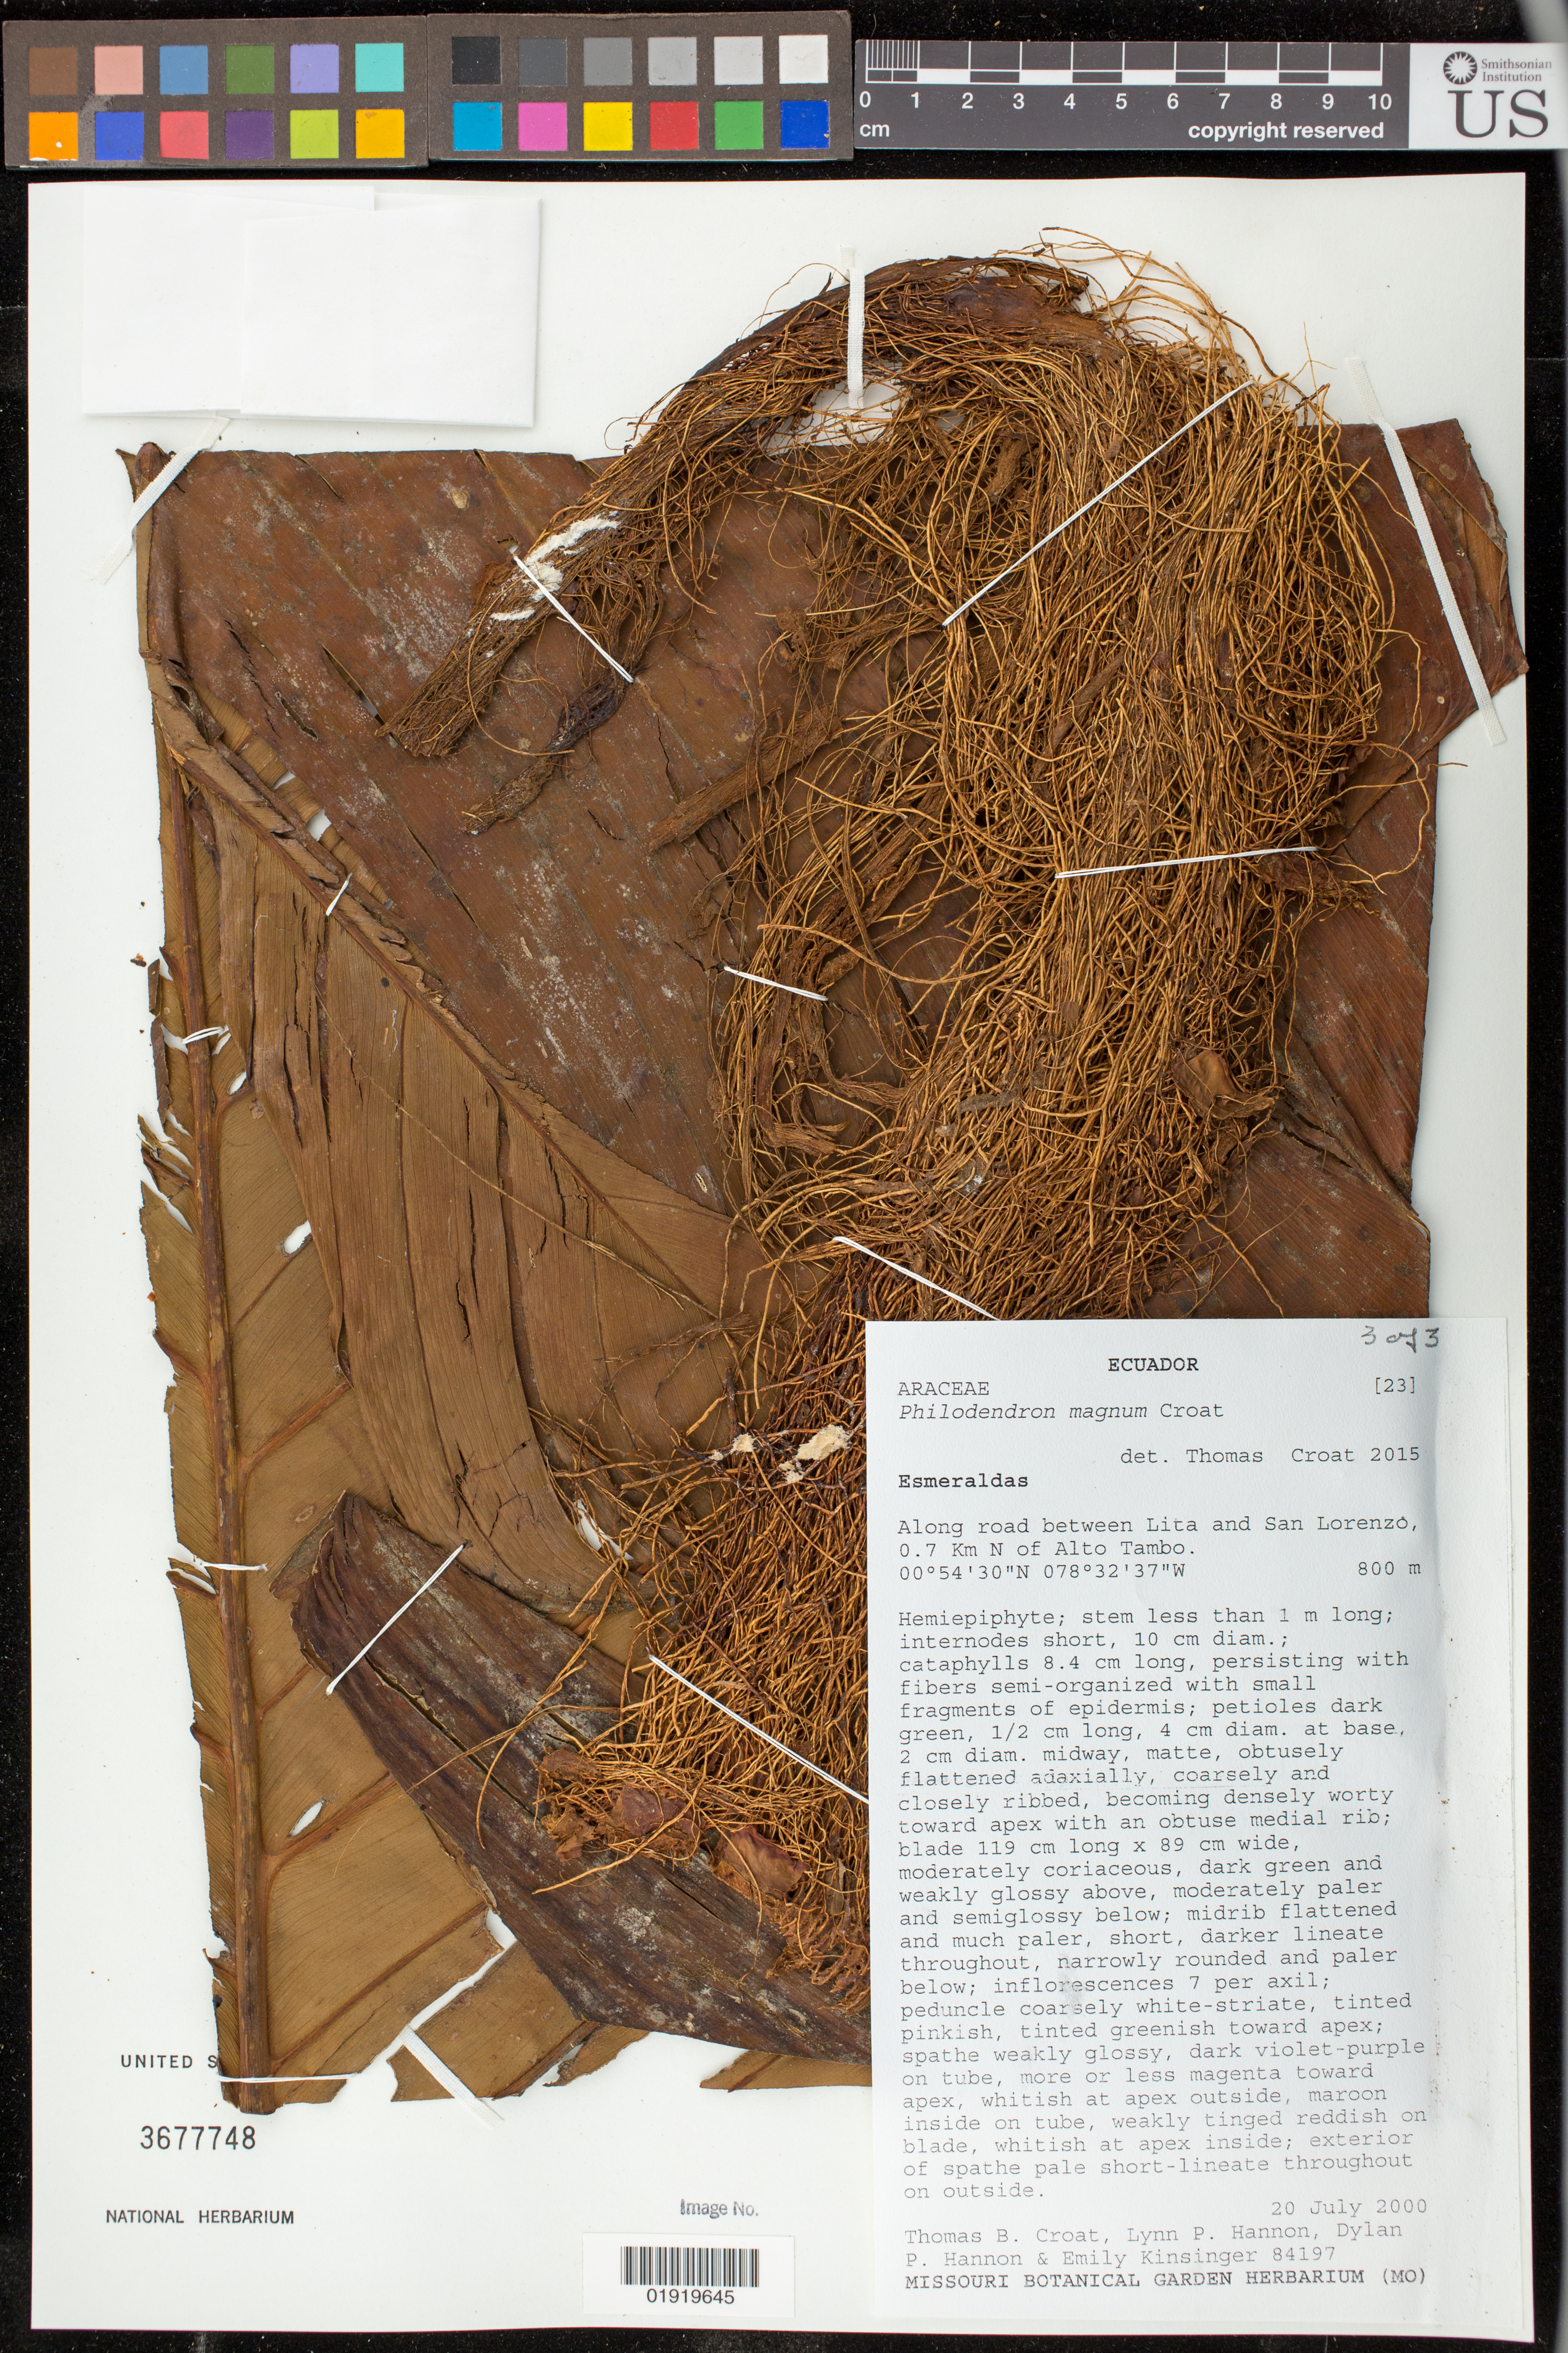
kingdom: Plantae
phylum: Tracheophyta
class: Liliopsida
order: Alismatales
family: Araceae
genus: Philodendron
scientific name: Philodendron magnum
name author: Croat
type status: Isotype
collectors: T. B. Croat, L. Hannon, D. Hannon & E. Kinsinger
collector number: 84197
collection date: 2000-07-20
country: Ecuador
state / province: Esmeraldas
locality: Esmeraldas. Along road between Lita and San Lorenzo, 0.7 km N of Alto Tambo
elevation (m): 800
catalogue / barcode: US 3677748